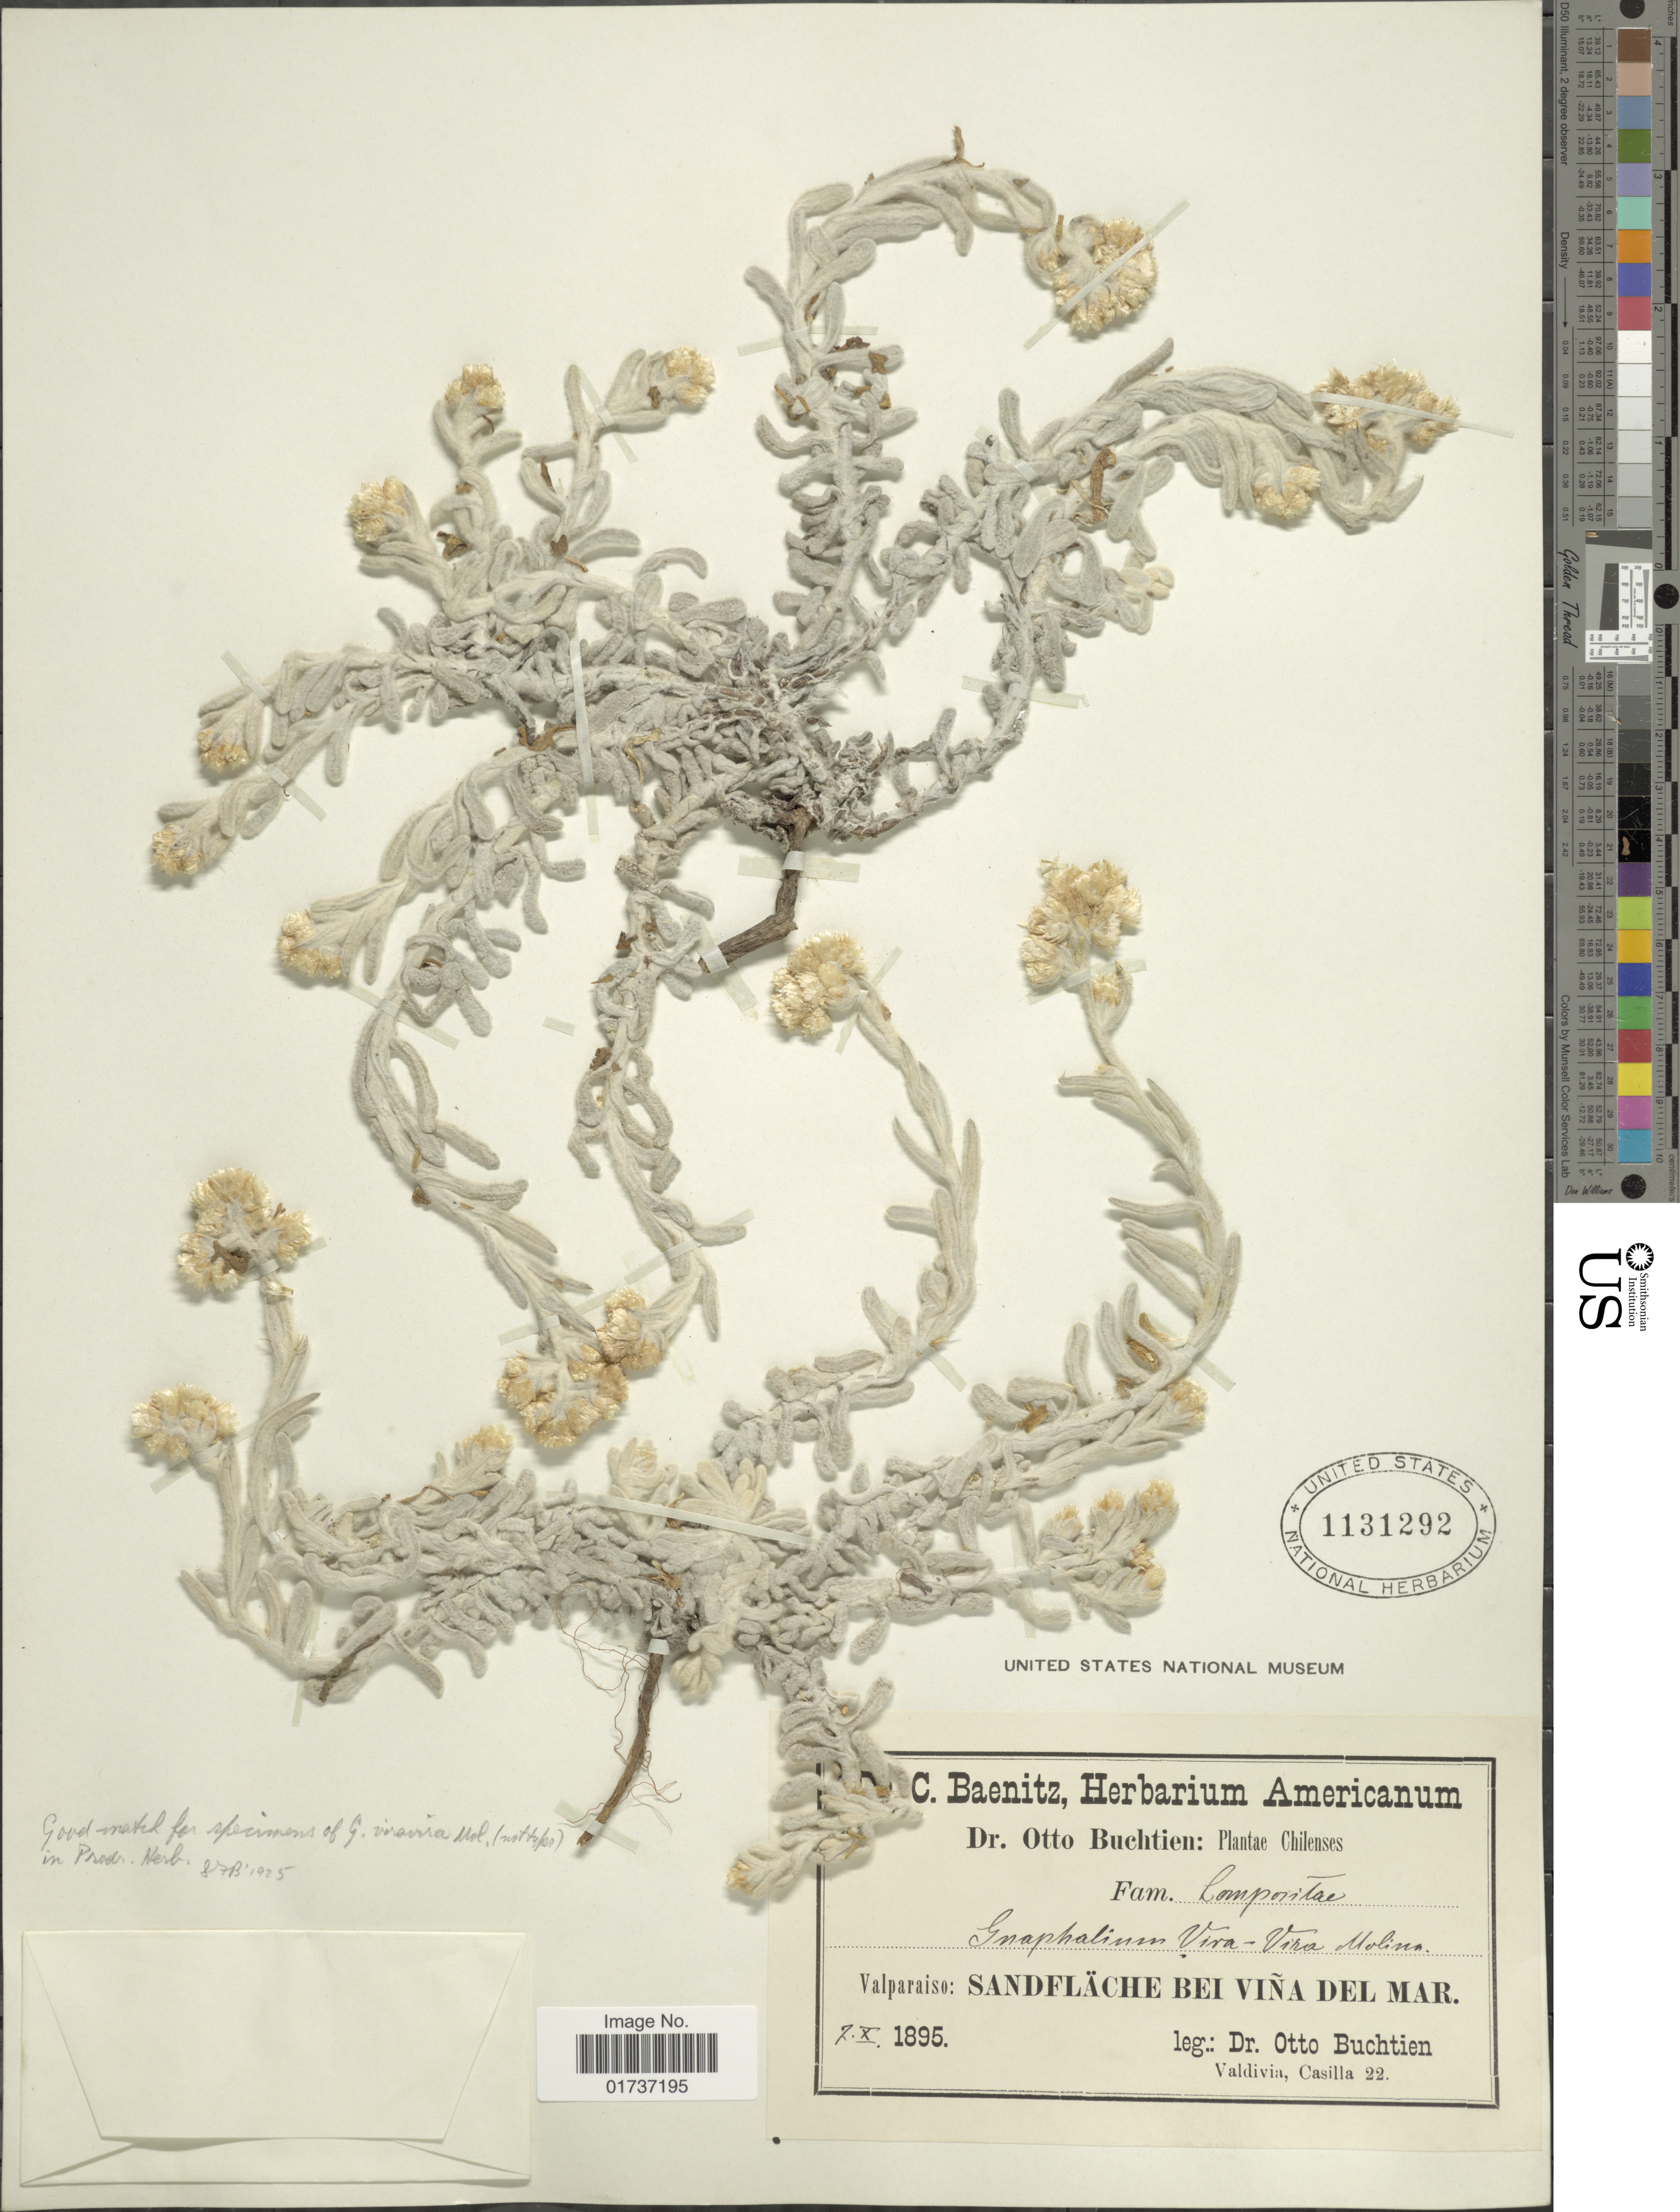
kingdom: Plantae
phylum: Tracheophyta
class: Magnoliopsida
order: Asterales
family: Asteraceae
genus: Gnaphalium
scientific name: Gnaphalium vira-vira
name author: Molina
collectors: O. Buchtien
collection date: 1895-10-07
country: Chile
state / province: Valparaíso (V)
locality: Sandfläche bei Viña del Mar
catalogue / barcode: US 1131292